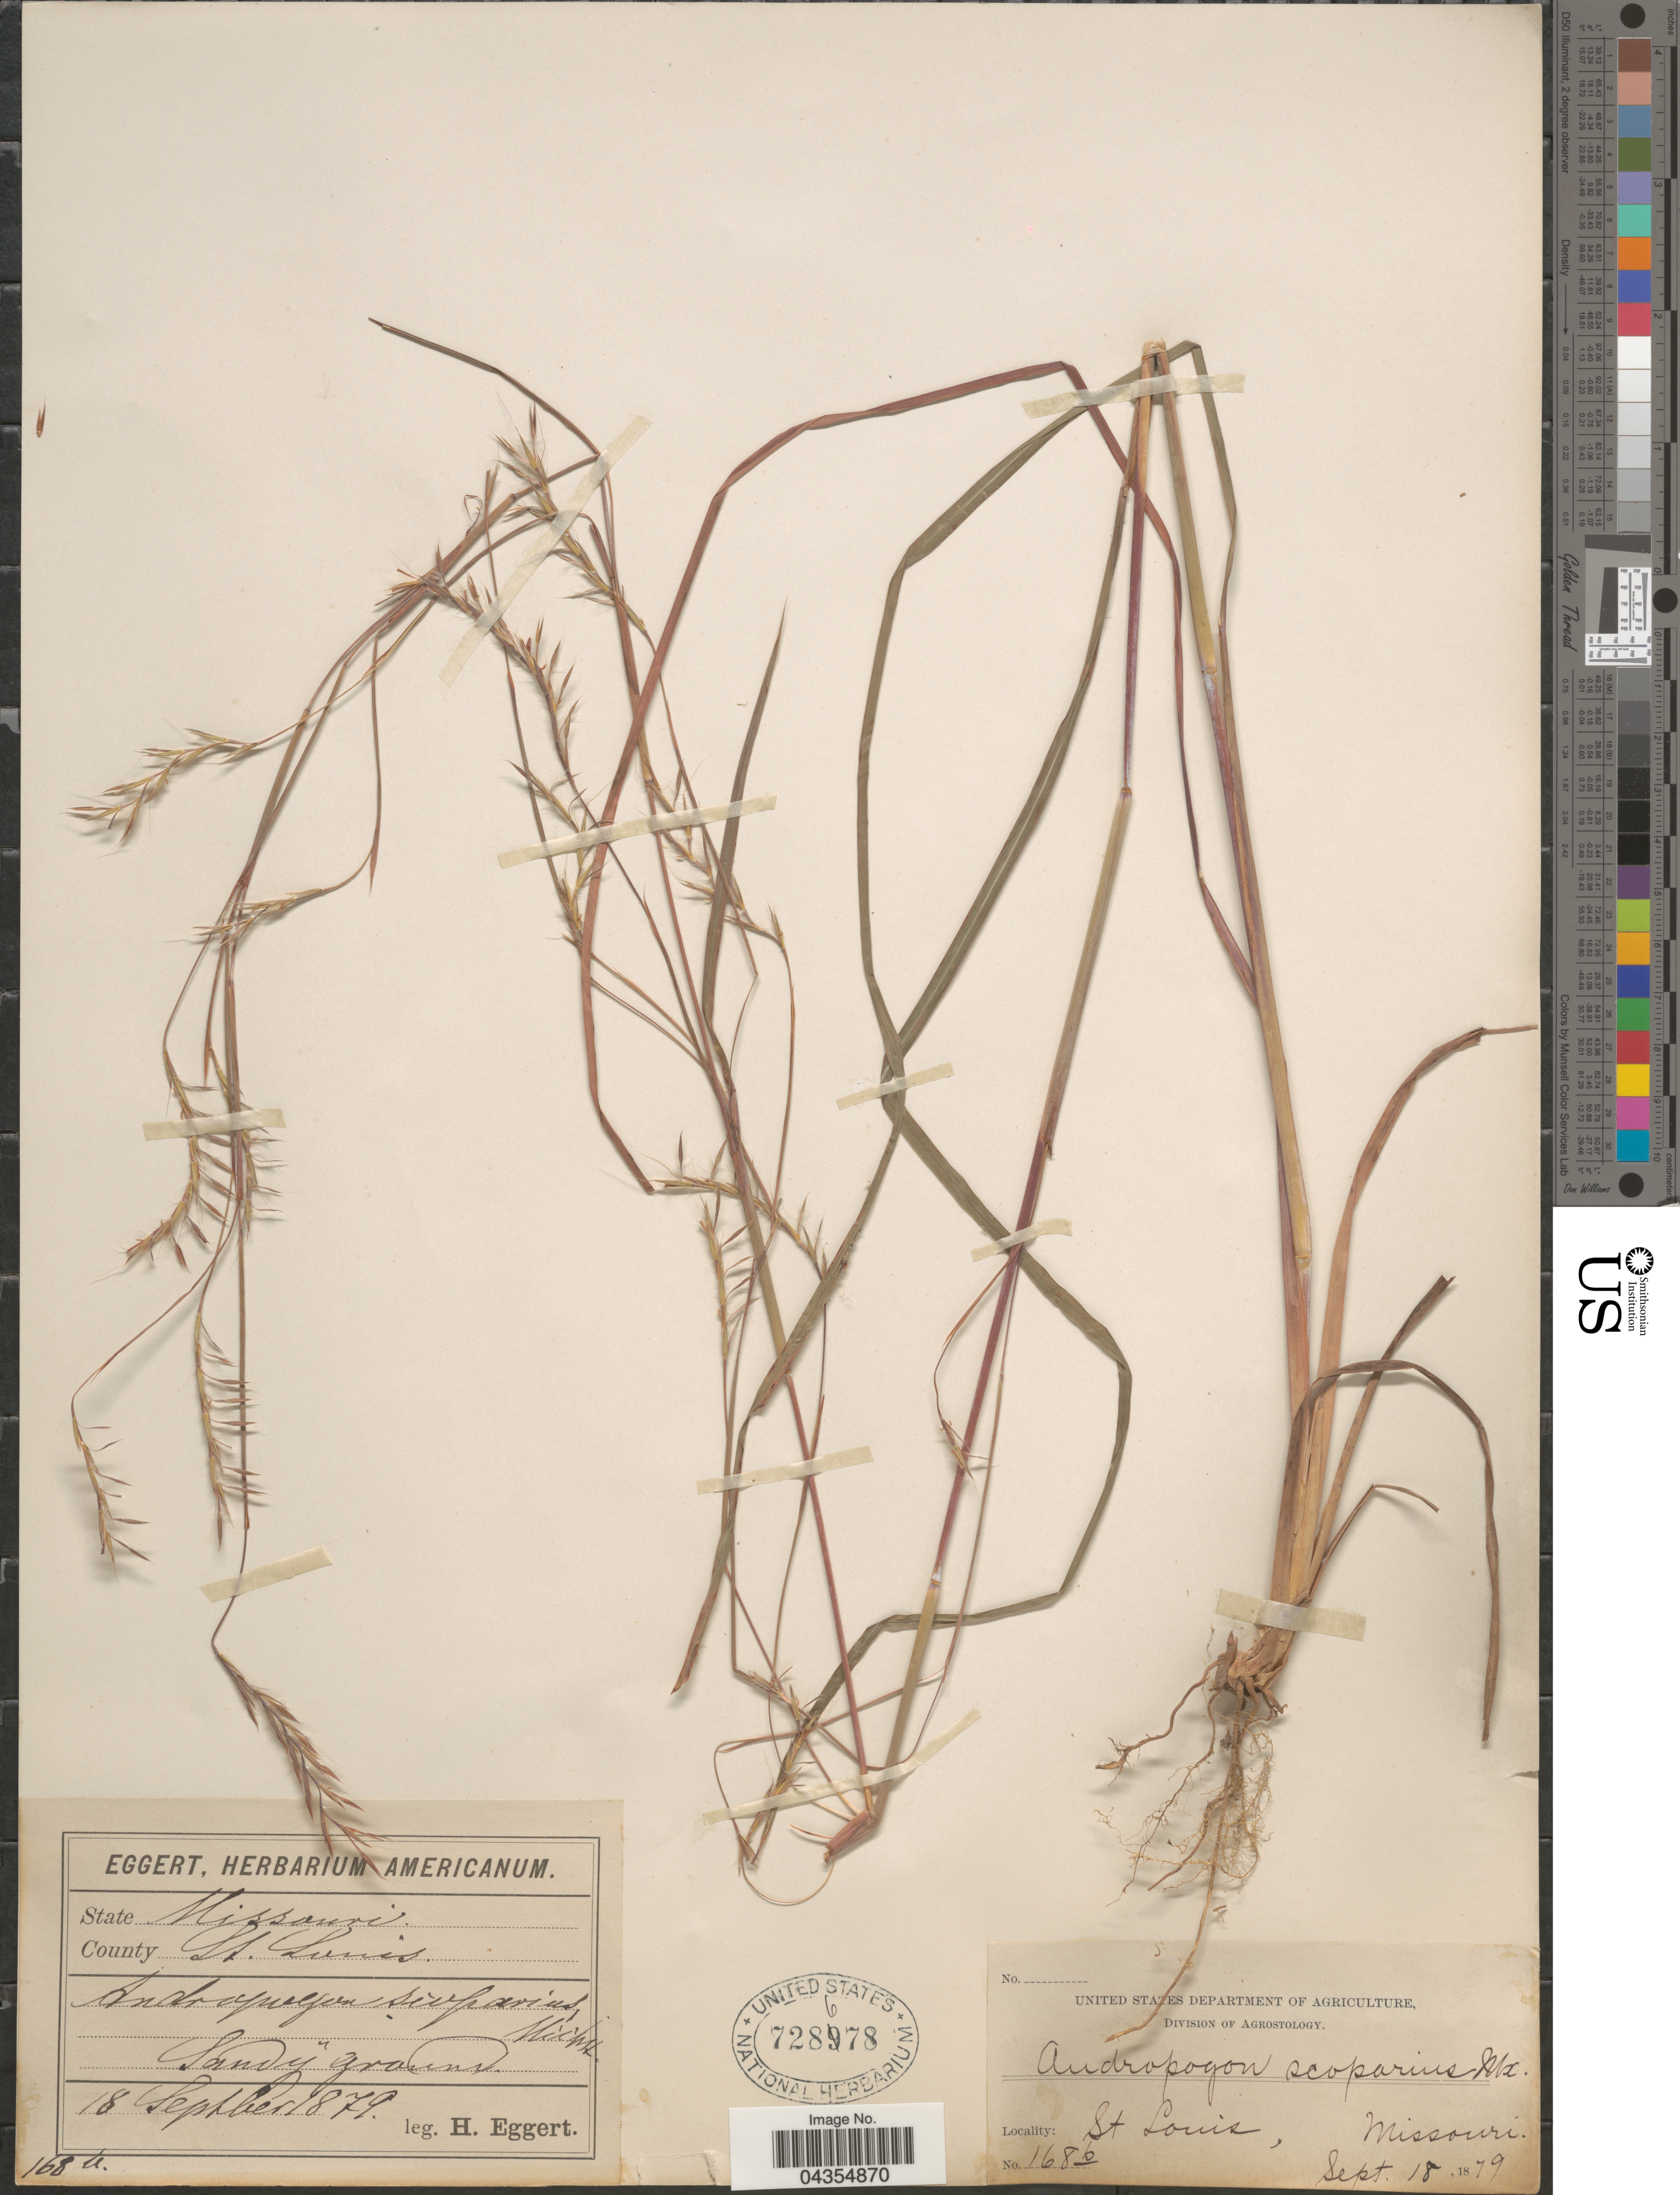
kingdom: Plantae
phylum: Tracheophyta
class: Liliopsida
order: Poales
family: Poaceae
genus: Schizachyrium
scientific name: Schizachyrium sanguineum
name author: (Retz.) Alston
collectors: H. Eggert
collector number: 168b*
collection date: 1879-09-18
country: United States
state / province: Missouri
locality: County St. Louis. St. Louis.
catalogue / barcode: US 728678